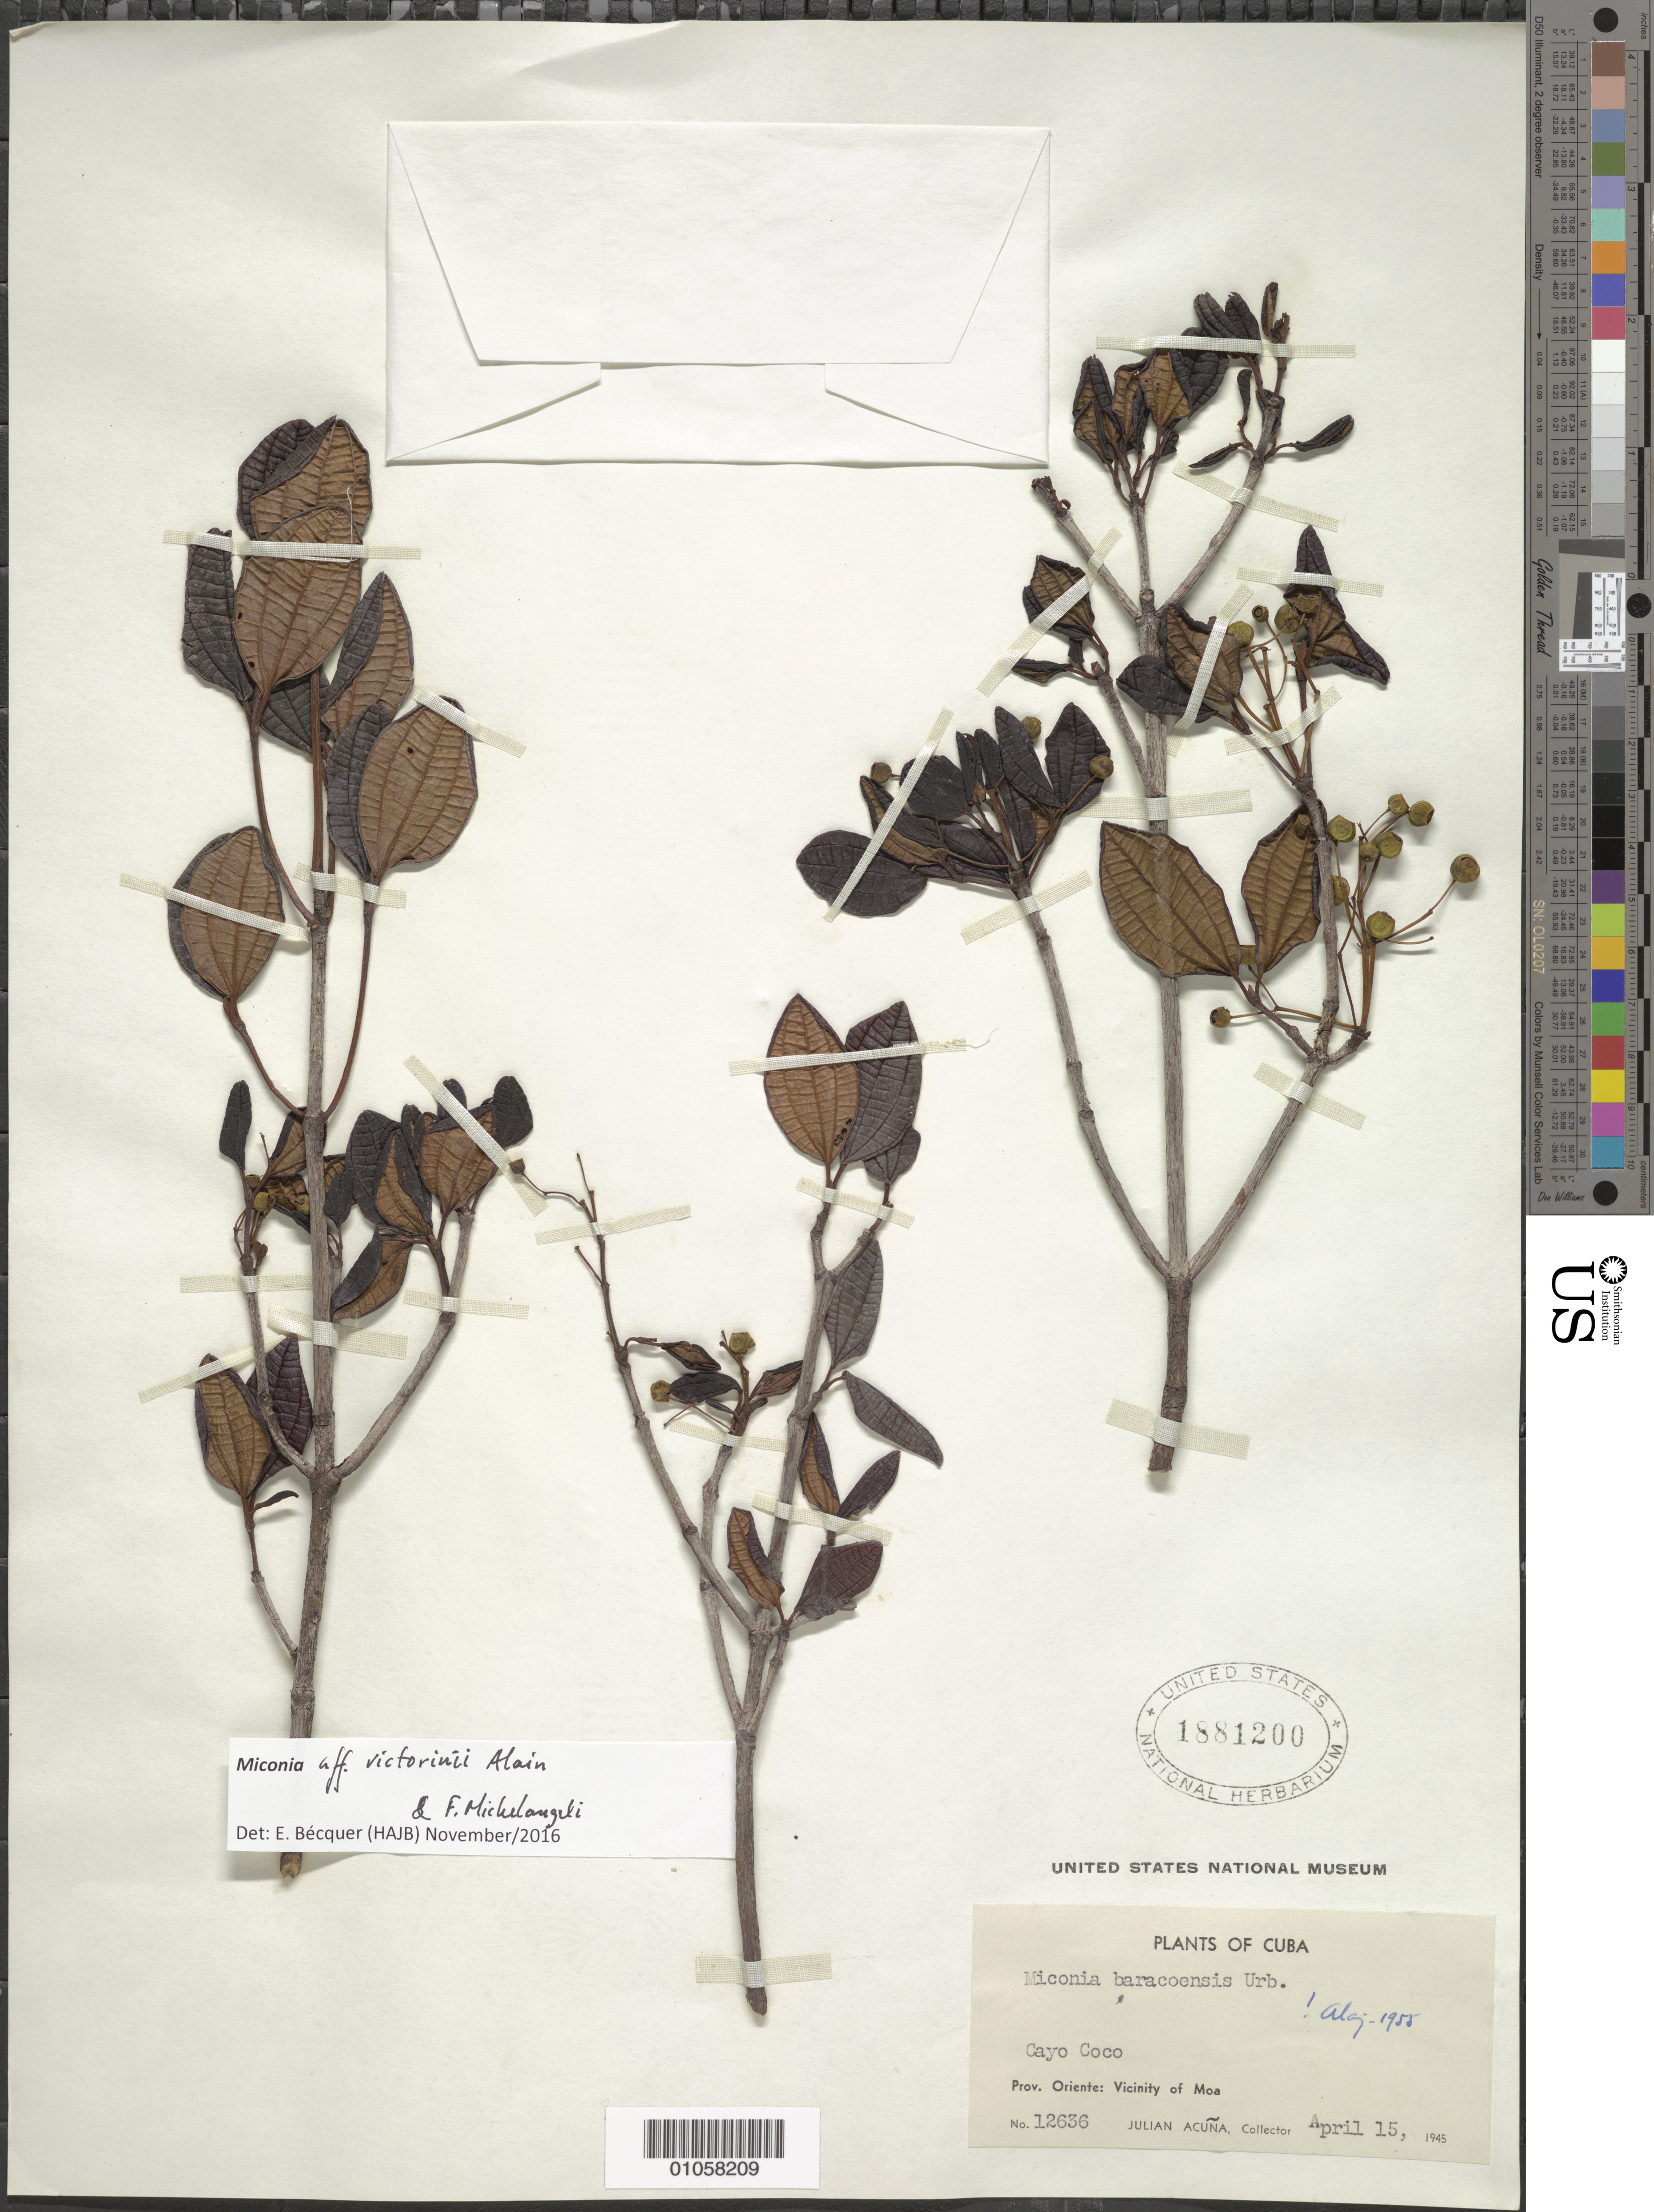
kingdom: Plantae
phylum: Tracheophyta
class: Magnoliopsida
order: Myrtales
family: Melastomataceae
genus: Miconia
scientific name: Miconia victorini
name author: Alain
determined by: Bécquer Granados, E. R., (HAJB)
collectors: J. Acuña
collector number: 12636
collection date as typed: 15 Apr 1945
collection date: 1945-04-15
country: Cuba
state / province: Holguín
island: Cuba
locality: Moa vicinity, Cayo Cayo [Oriente]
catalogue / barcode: US 1881200